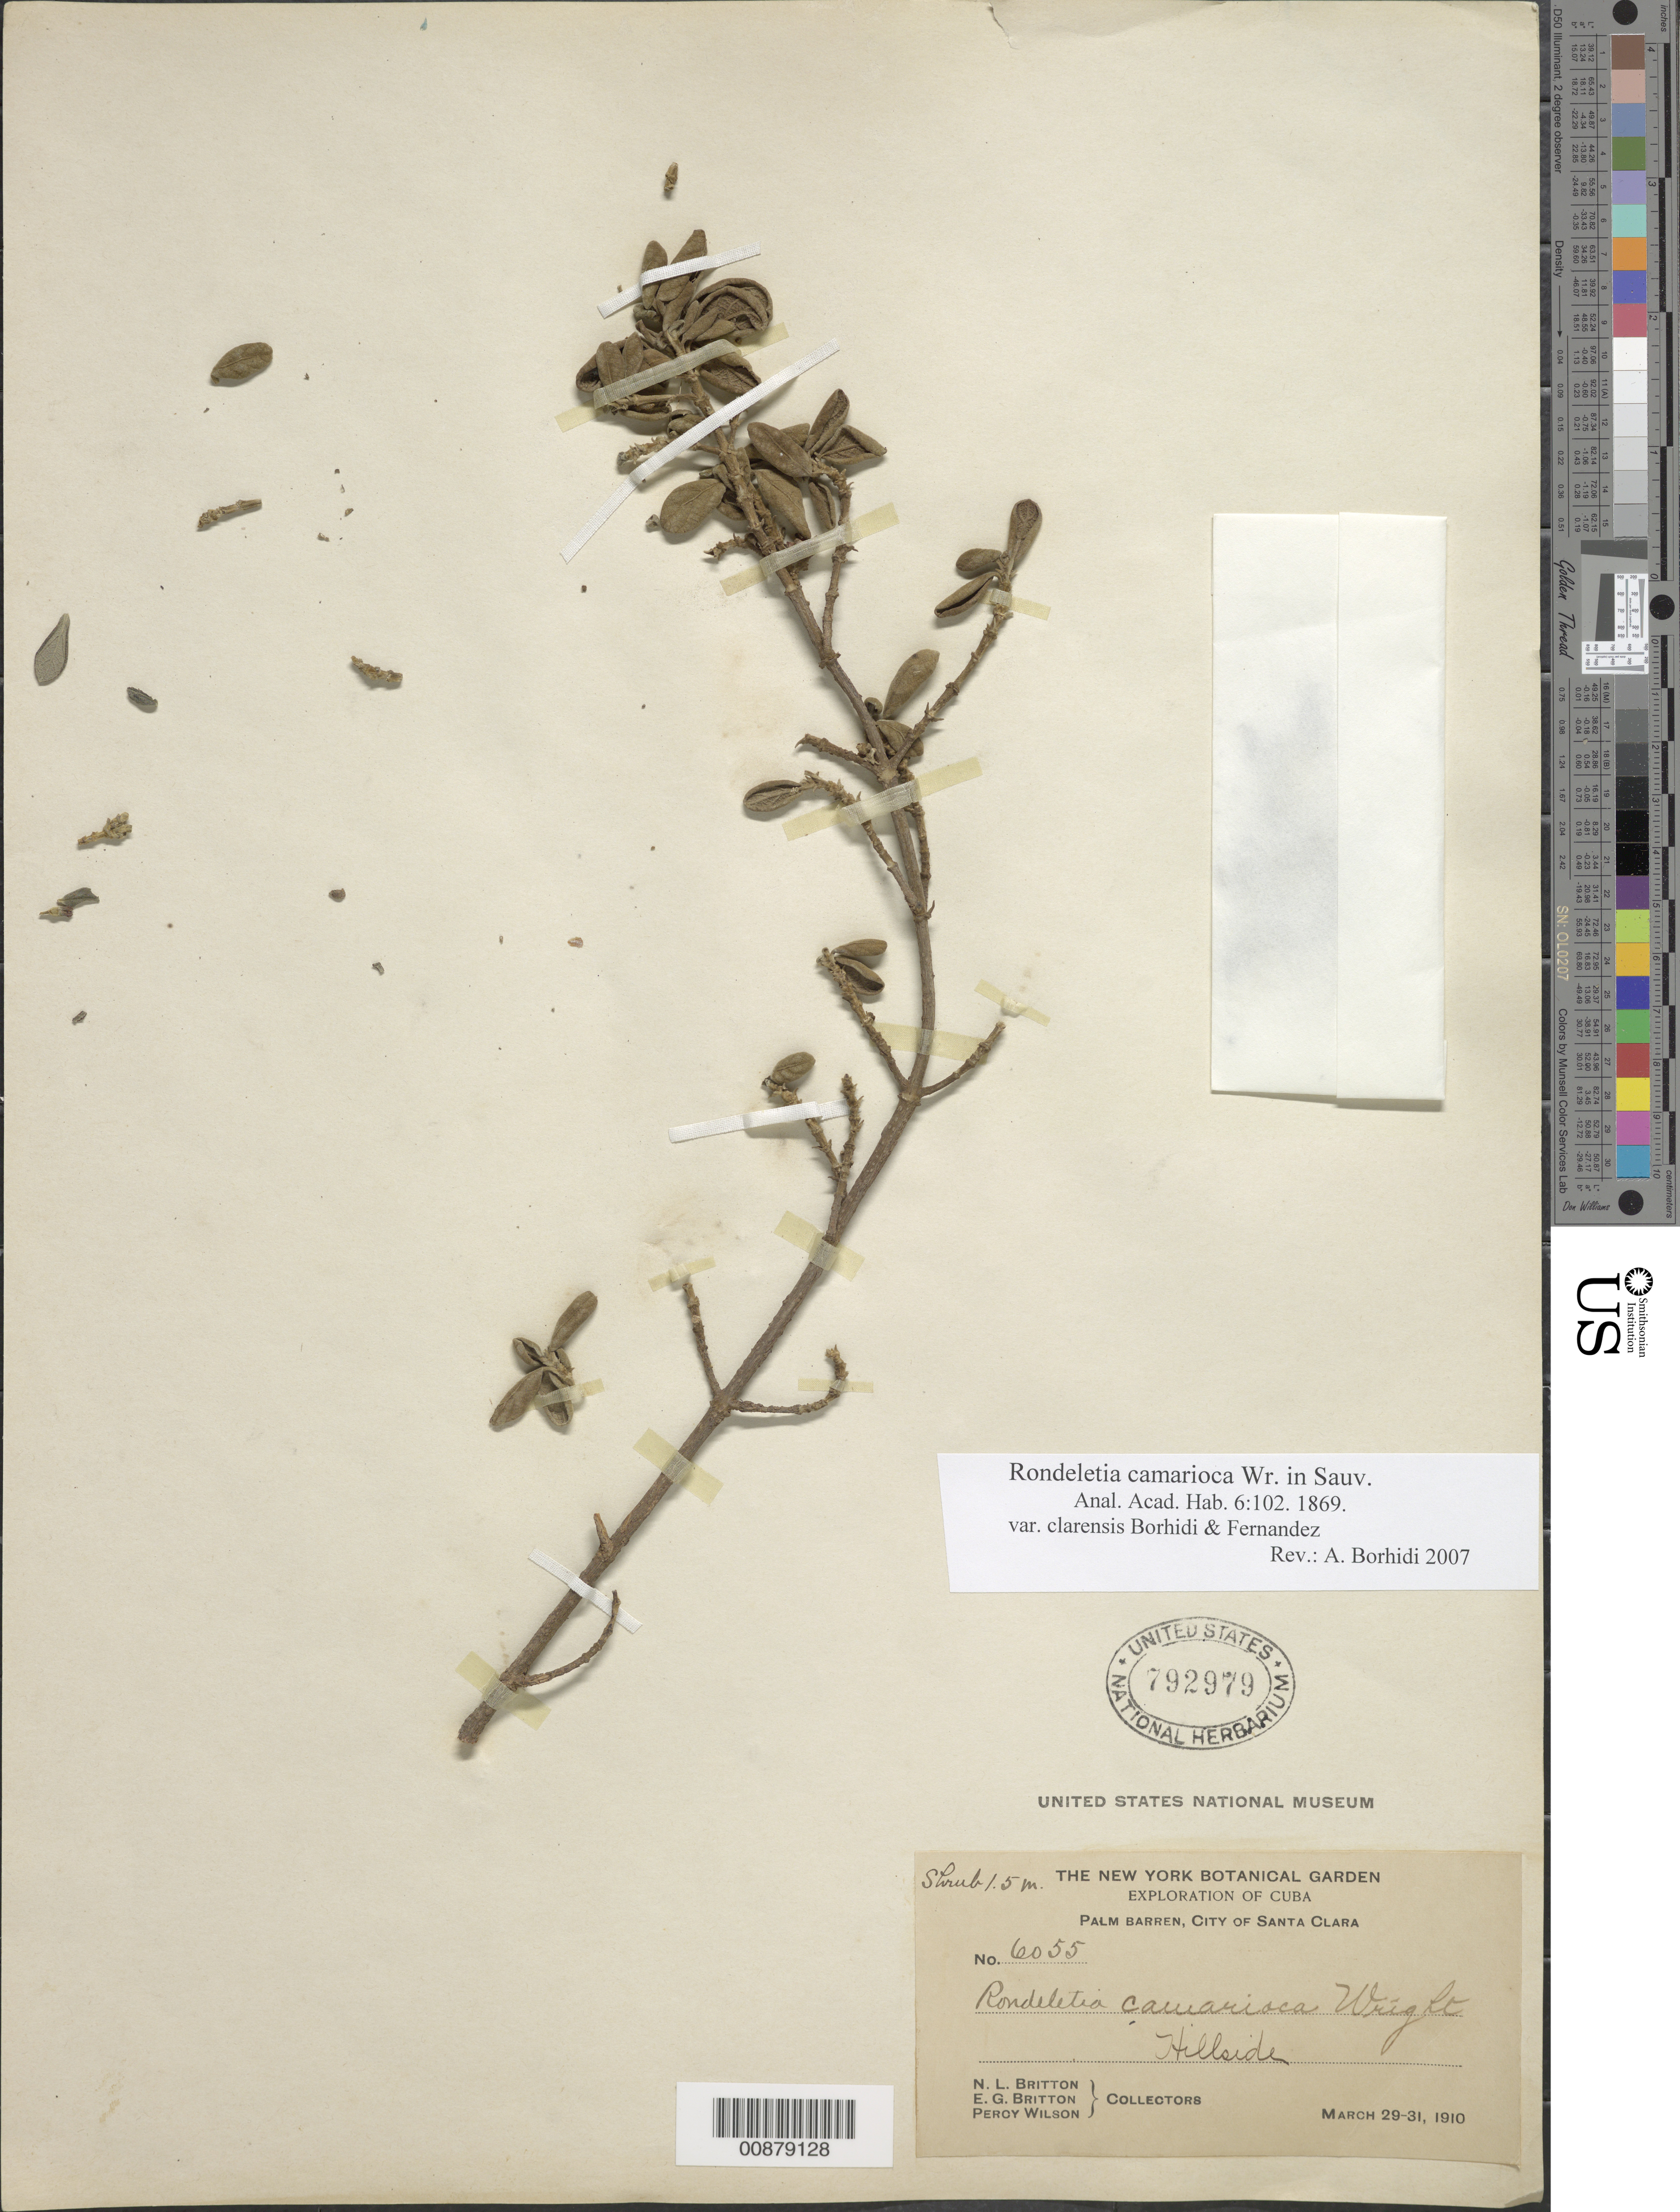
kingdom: Plantae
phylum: Tracheophyta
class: Magnoliopsida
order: Gentianales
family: Rubiaceae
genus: Rondeletia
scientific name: Rondeletia camarioca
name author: C. Wright in Sauvalle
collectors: N. Britton, E. G. Britton & P. Wilson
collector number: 6055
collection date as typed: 29 Mar 1910 to 31 Mar 1910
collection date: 1910-03-29/1910-03-31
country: Cuba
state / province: Santa Clara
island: Cuba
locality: City of Santa Clara, Palm Barren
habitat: Hillside.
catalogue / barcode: US 792979